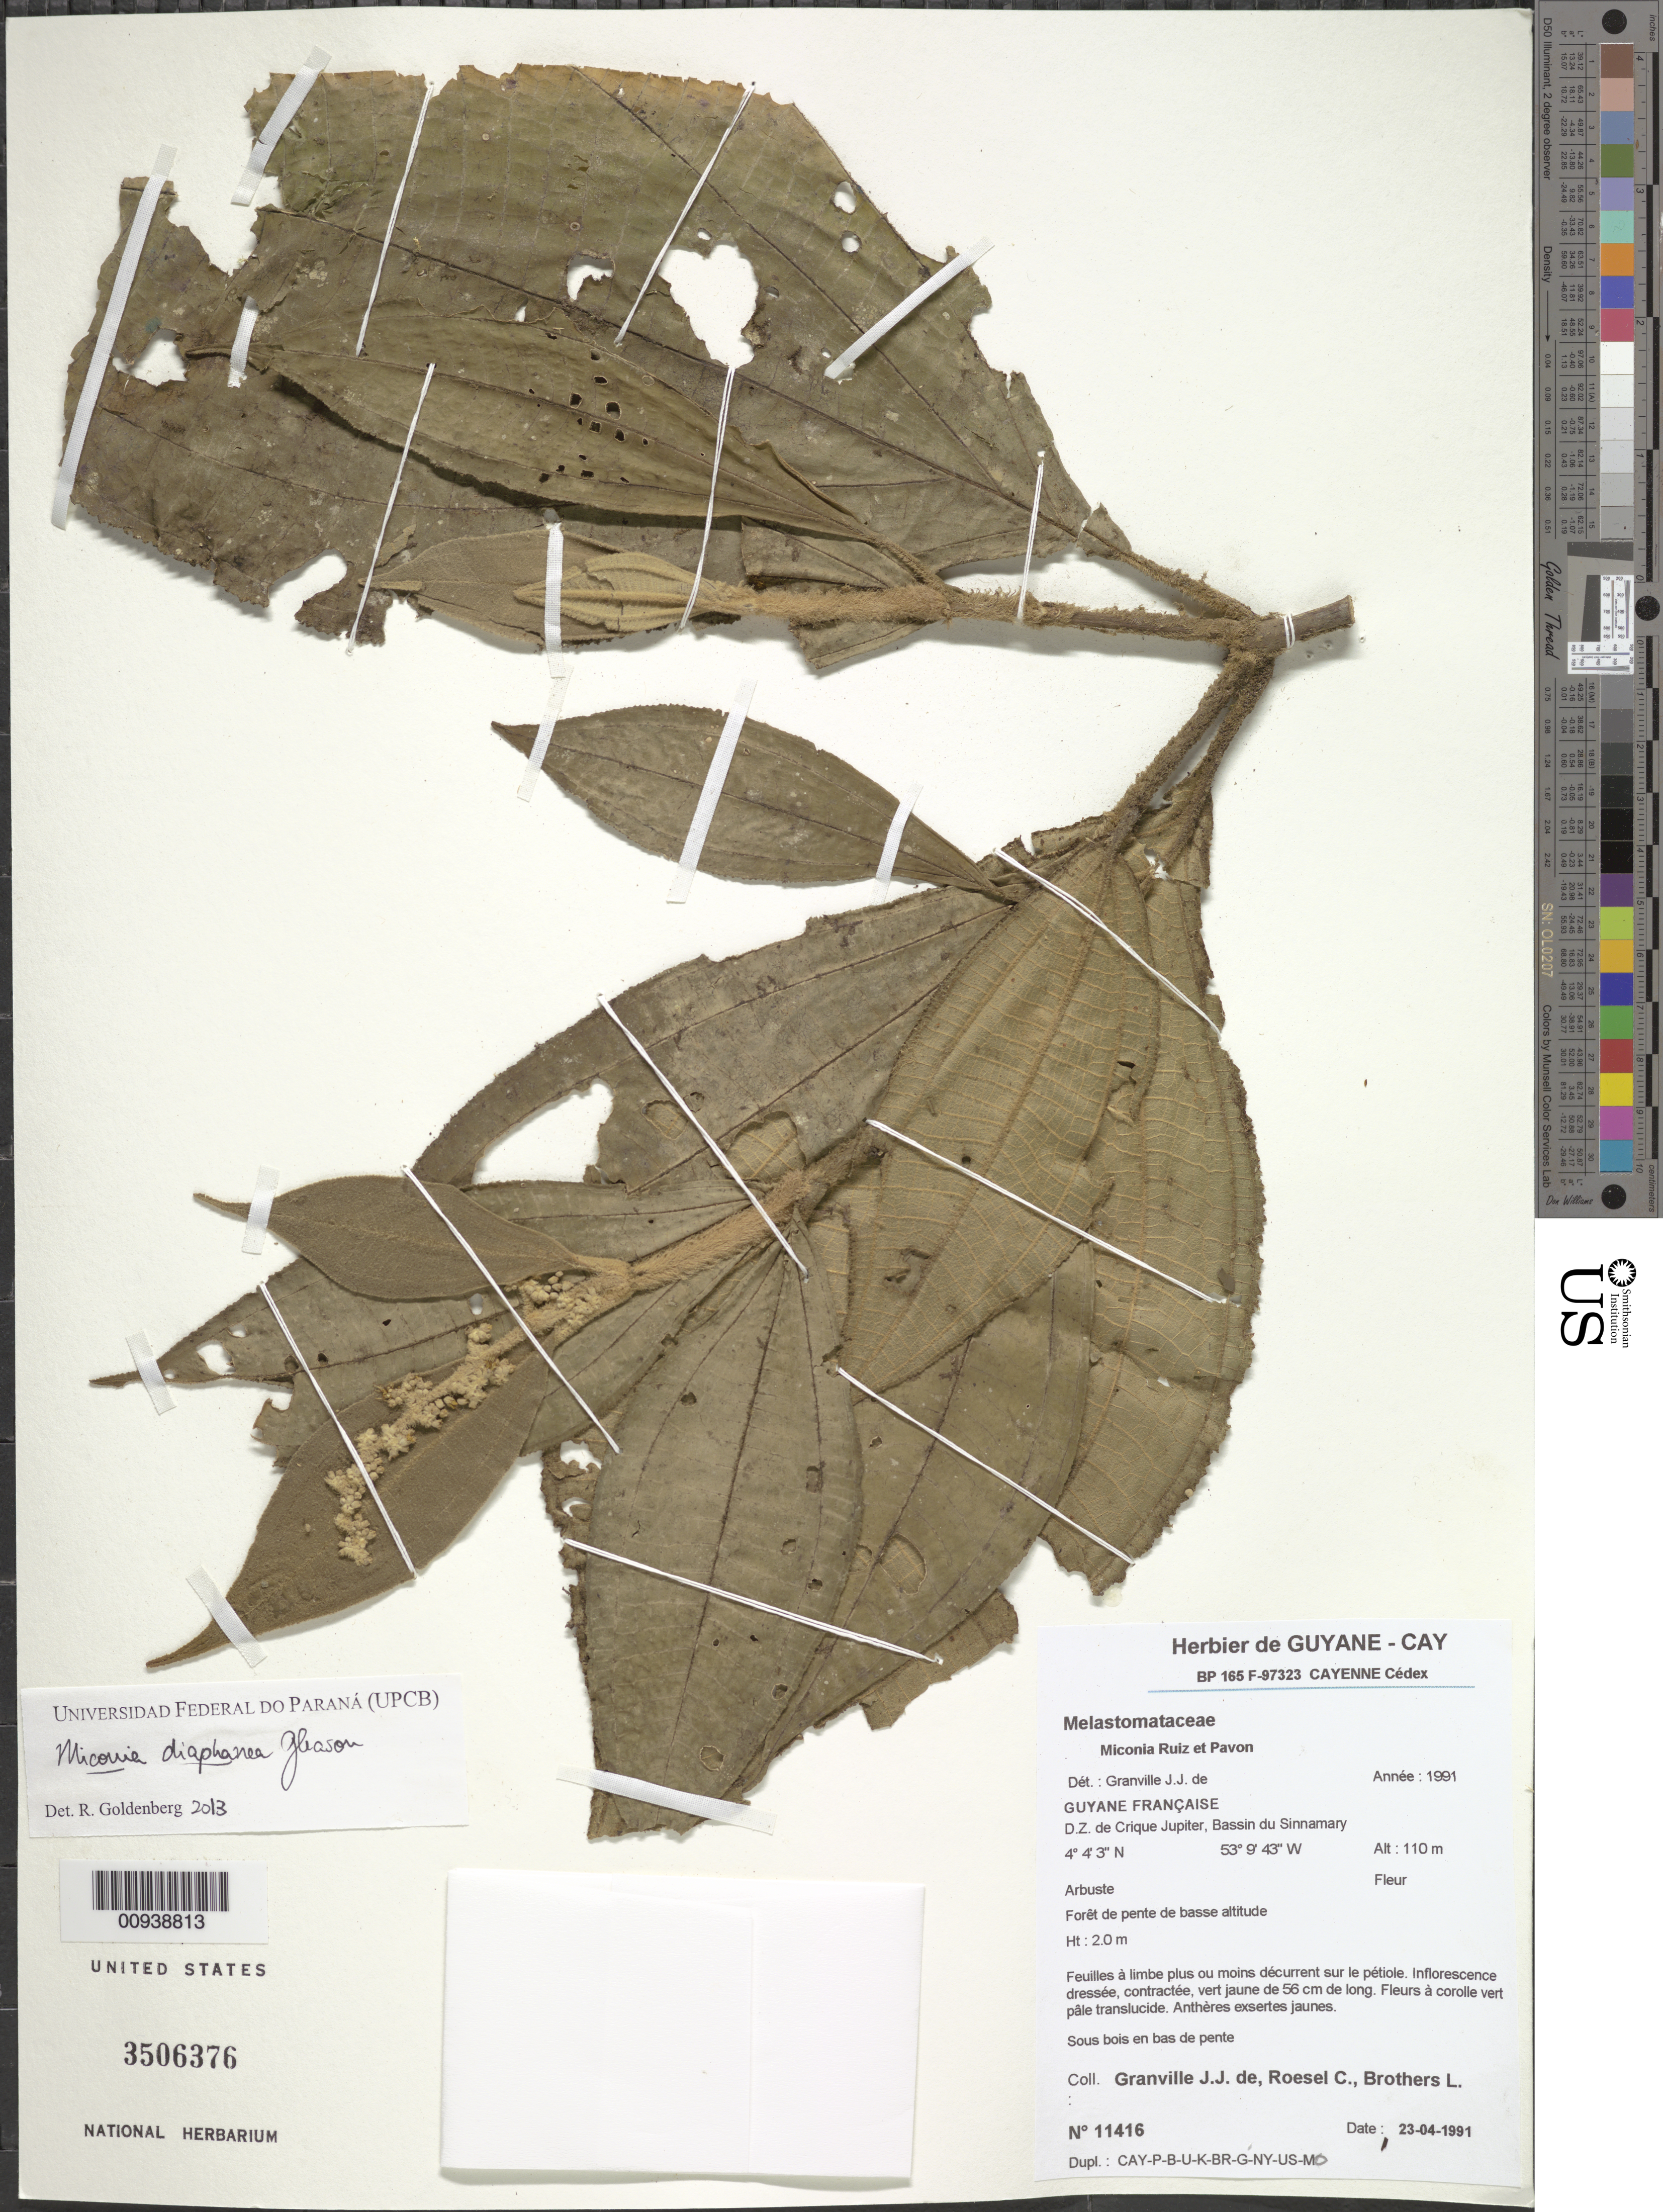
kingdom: Plantae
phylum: Tracheophyta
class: Magnoliopsida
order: Myrtales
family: Melastomataceae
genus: Miconia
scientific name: Miconia diaphanea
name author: Gleason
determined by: Goldenberg, R.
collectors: J.-J. de Granville, C. S. Roesel & L. Brothers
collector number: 11416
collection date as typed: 23-Apr-91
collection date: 1991-04-23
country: French Guiana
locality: D.Z. de Crique Jupiter, Bassin du Sinnamary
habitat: Forêt de pente de basse altitude; sous bois en bas de pente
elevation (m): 110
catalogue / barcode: US 3506376